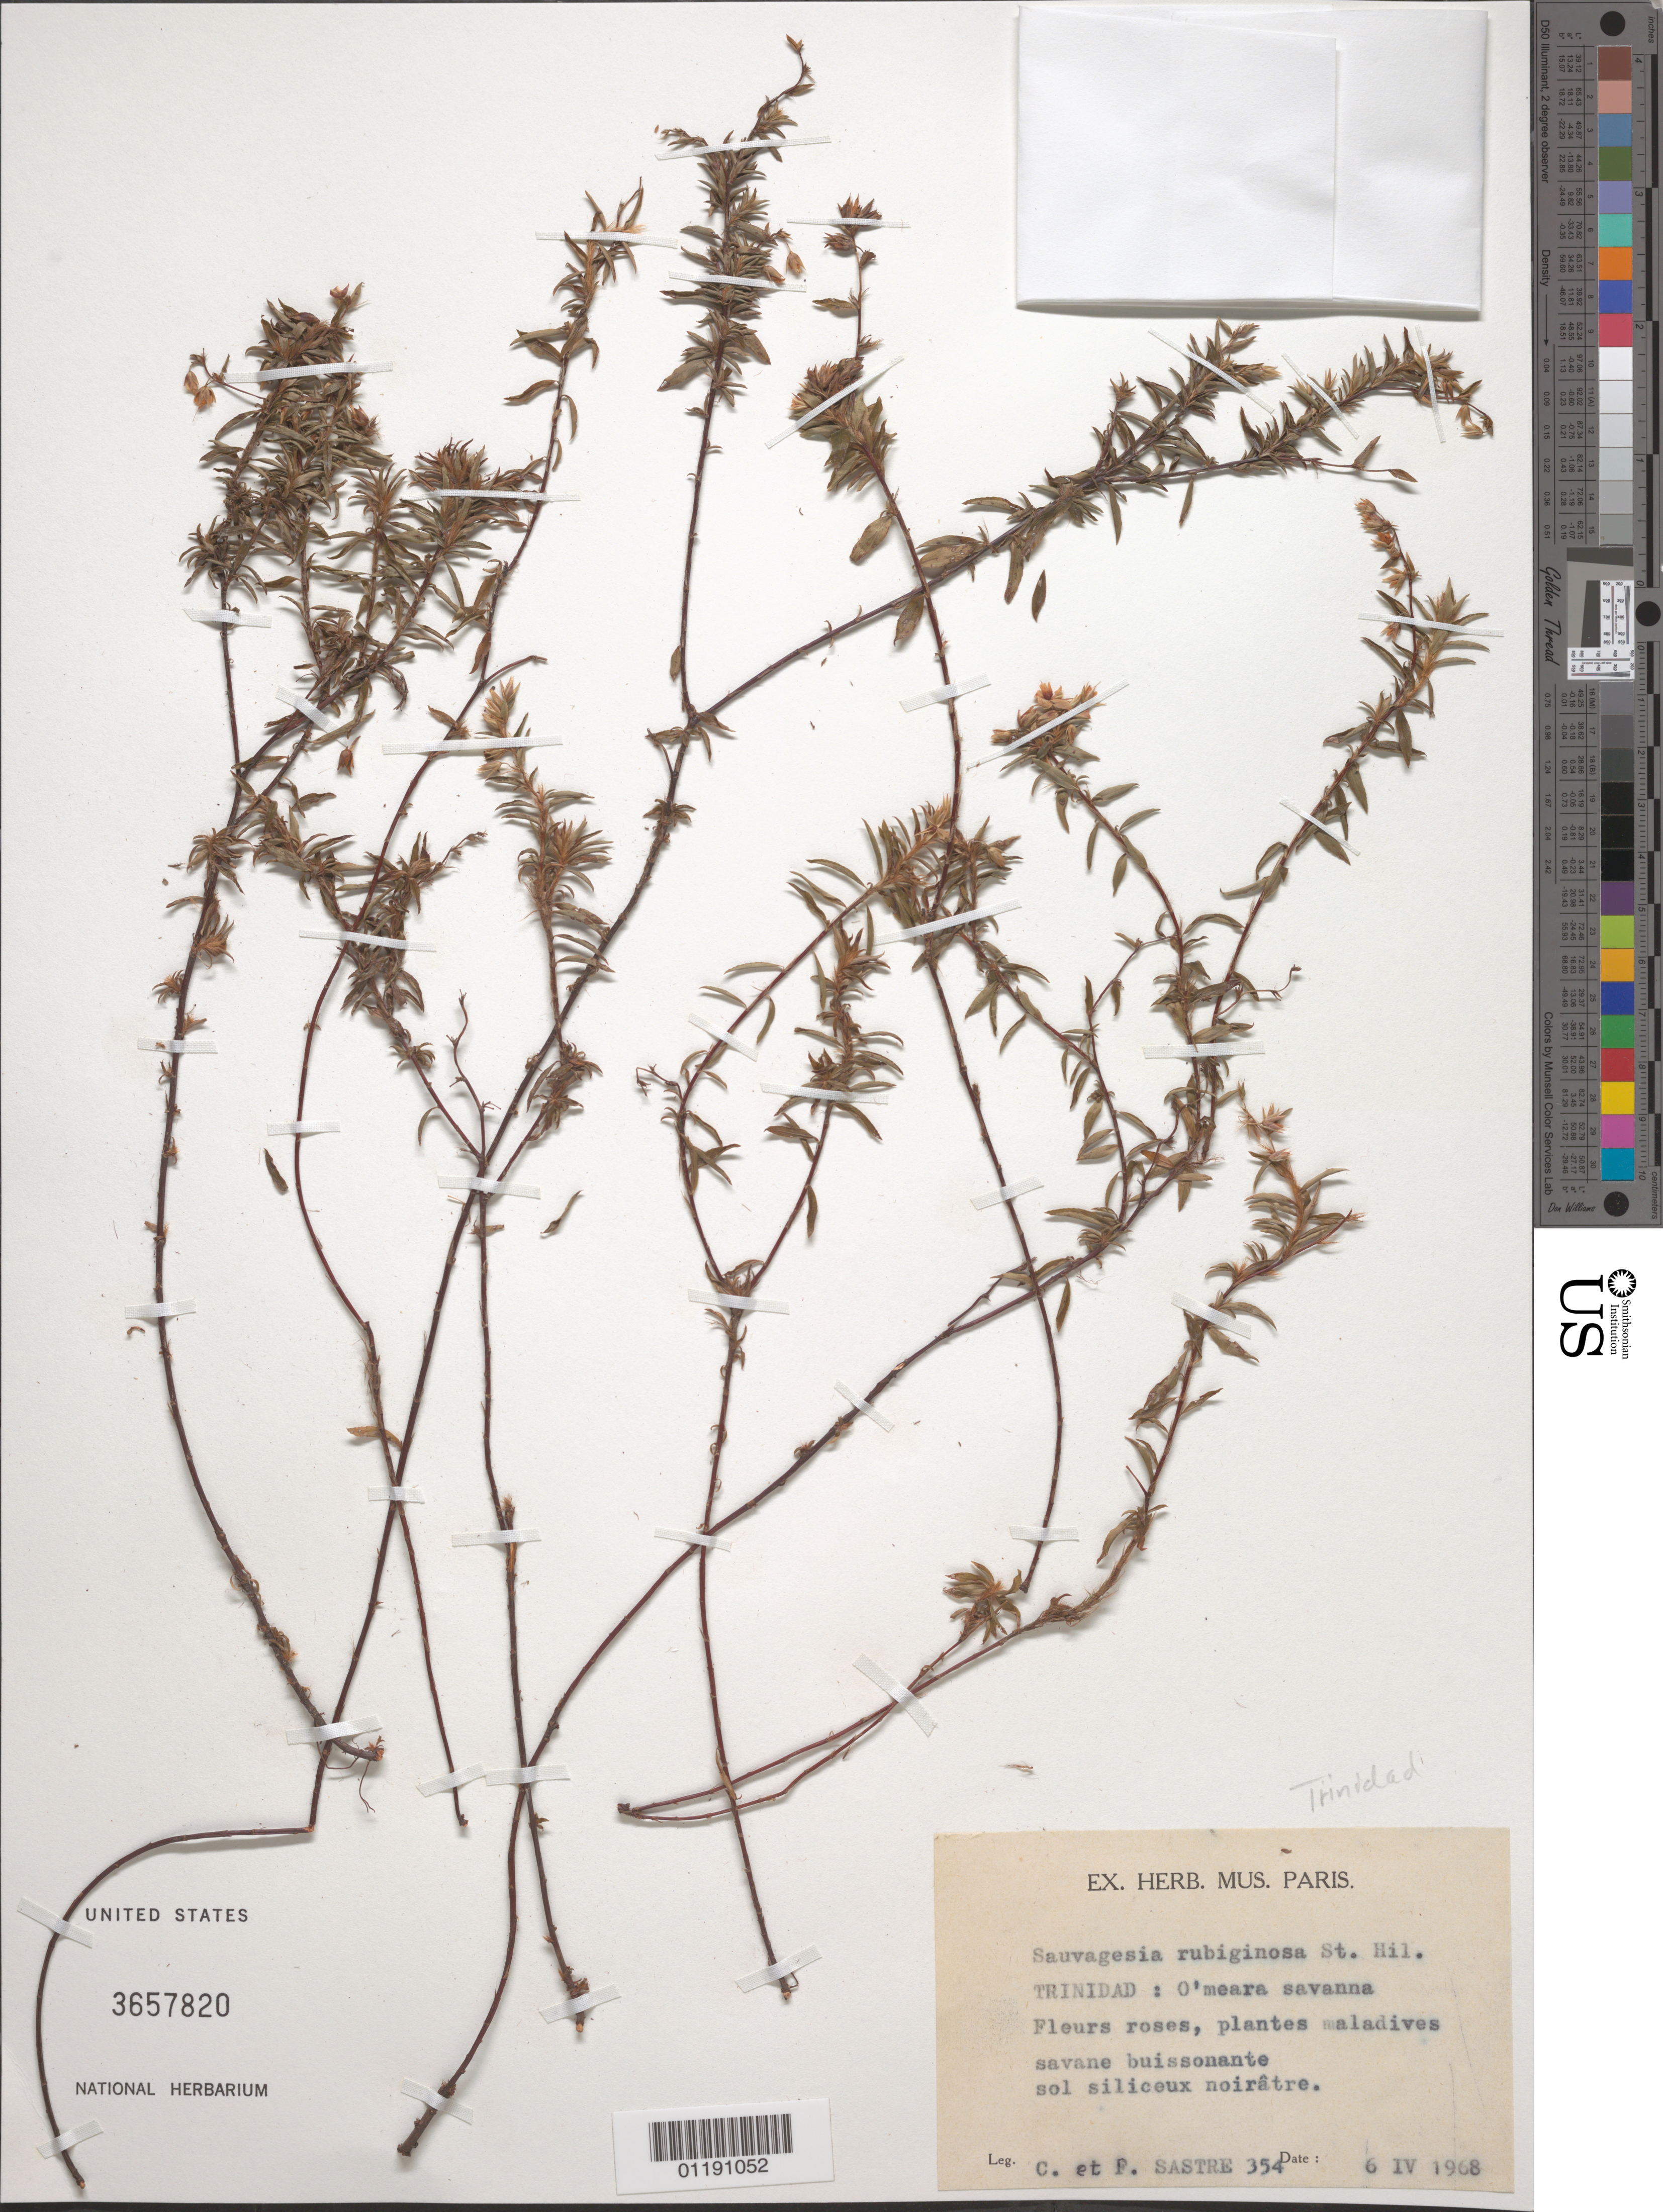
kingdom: Plantae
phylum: Tracheophyta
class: Magnoliopsida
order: Malpighiales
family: Ochnaceae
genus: Sauvagesia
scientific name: Sauvagesia rubiginosa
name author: A. St.-Hil.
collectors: C. H. L. Sastre & F. Sastre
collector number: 354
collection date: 1968-04-06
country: Trinidad and Tobago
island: Trinidad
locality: O'meara savanna.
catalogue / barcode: US 3657820